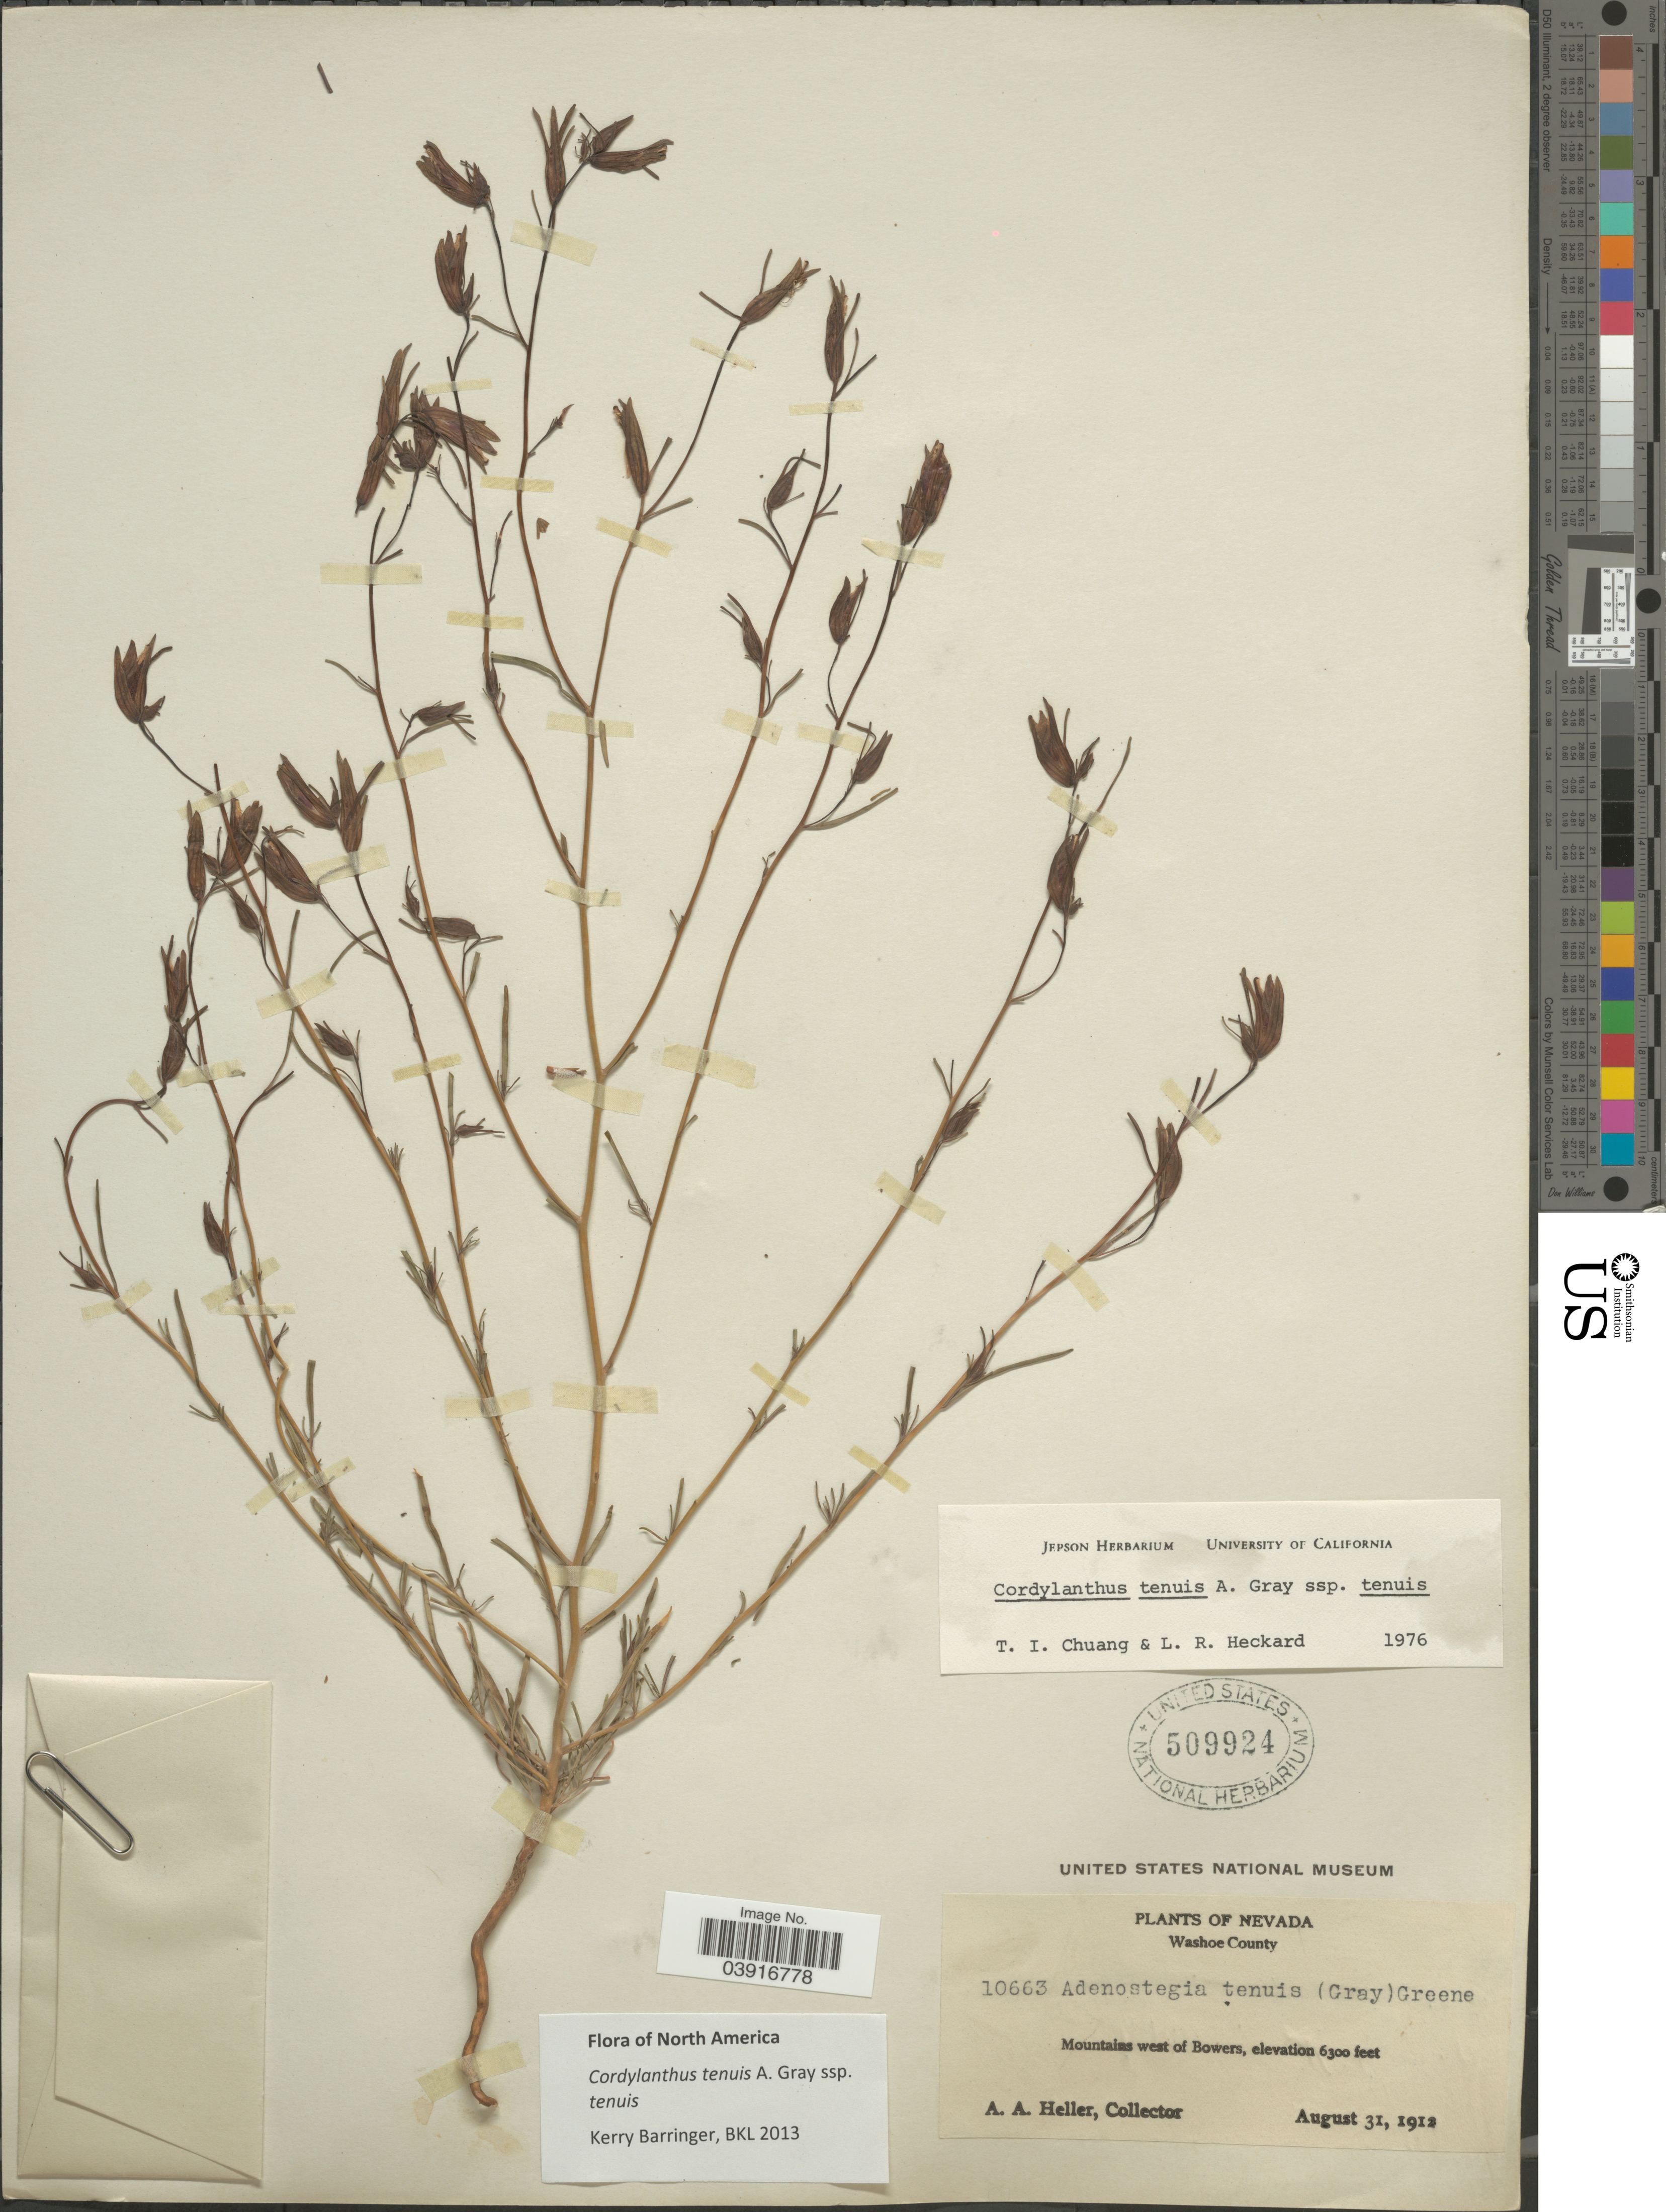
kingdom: Plantae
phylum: Tracheophyta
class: Magnoliopsida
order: Lamiales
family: Orobanchaceae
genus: Cordylanthus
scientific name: Cordylanthus tenuis subsp. tenuis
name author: A. Gray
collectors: A. A. Heller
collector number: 10663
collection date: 1912-08-31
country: United States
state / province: Nevada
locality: Washoe County. Mountains west of Bowers.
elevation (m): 1920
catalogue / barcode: US 509924